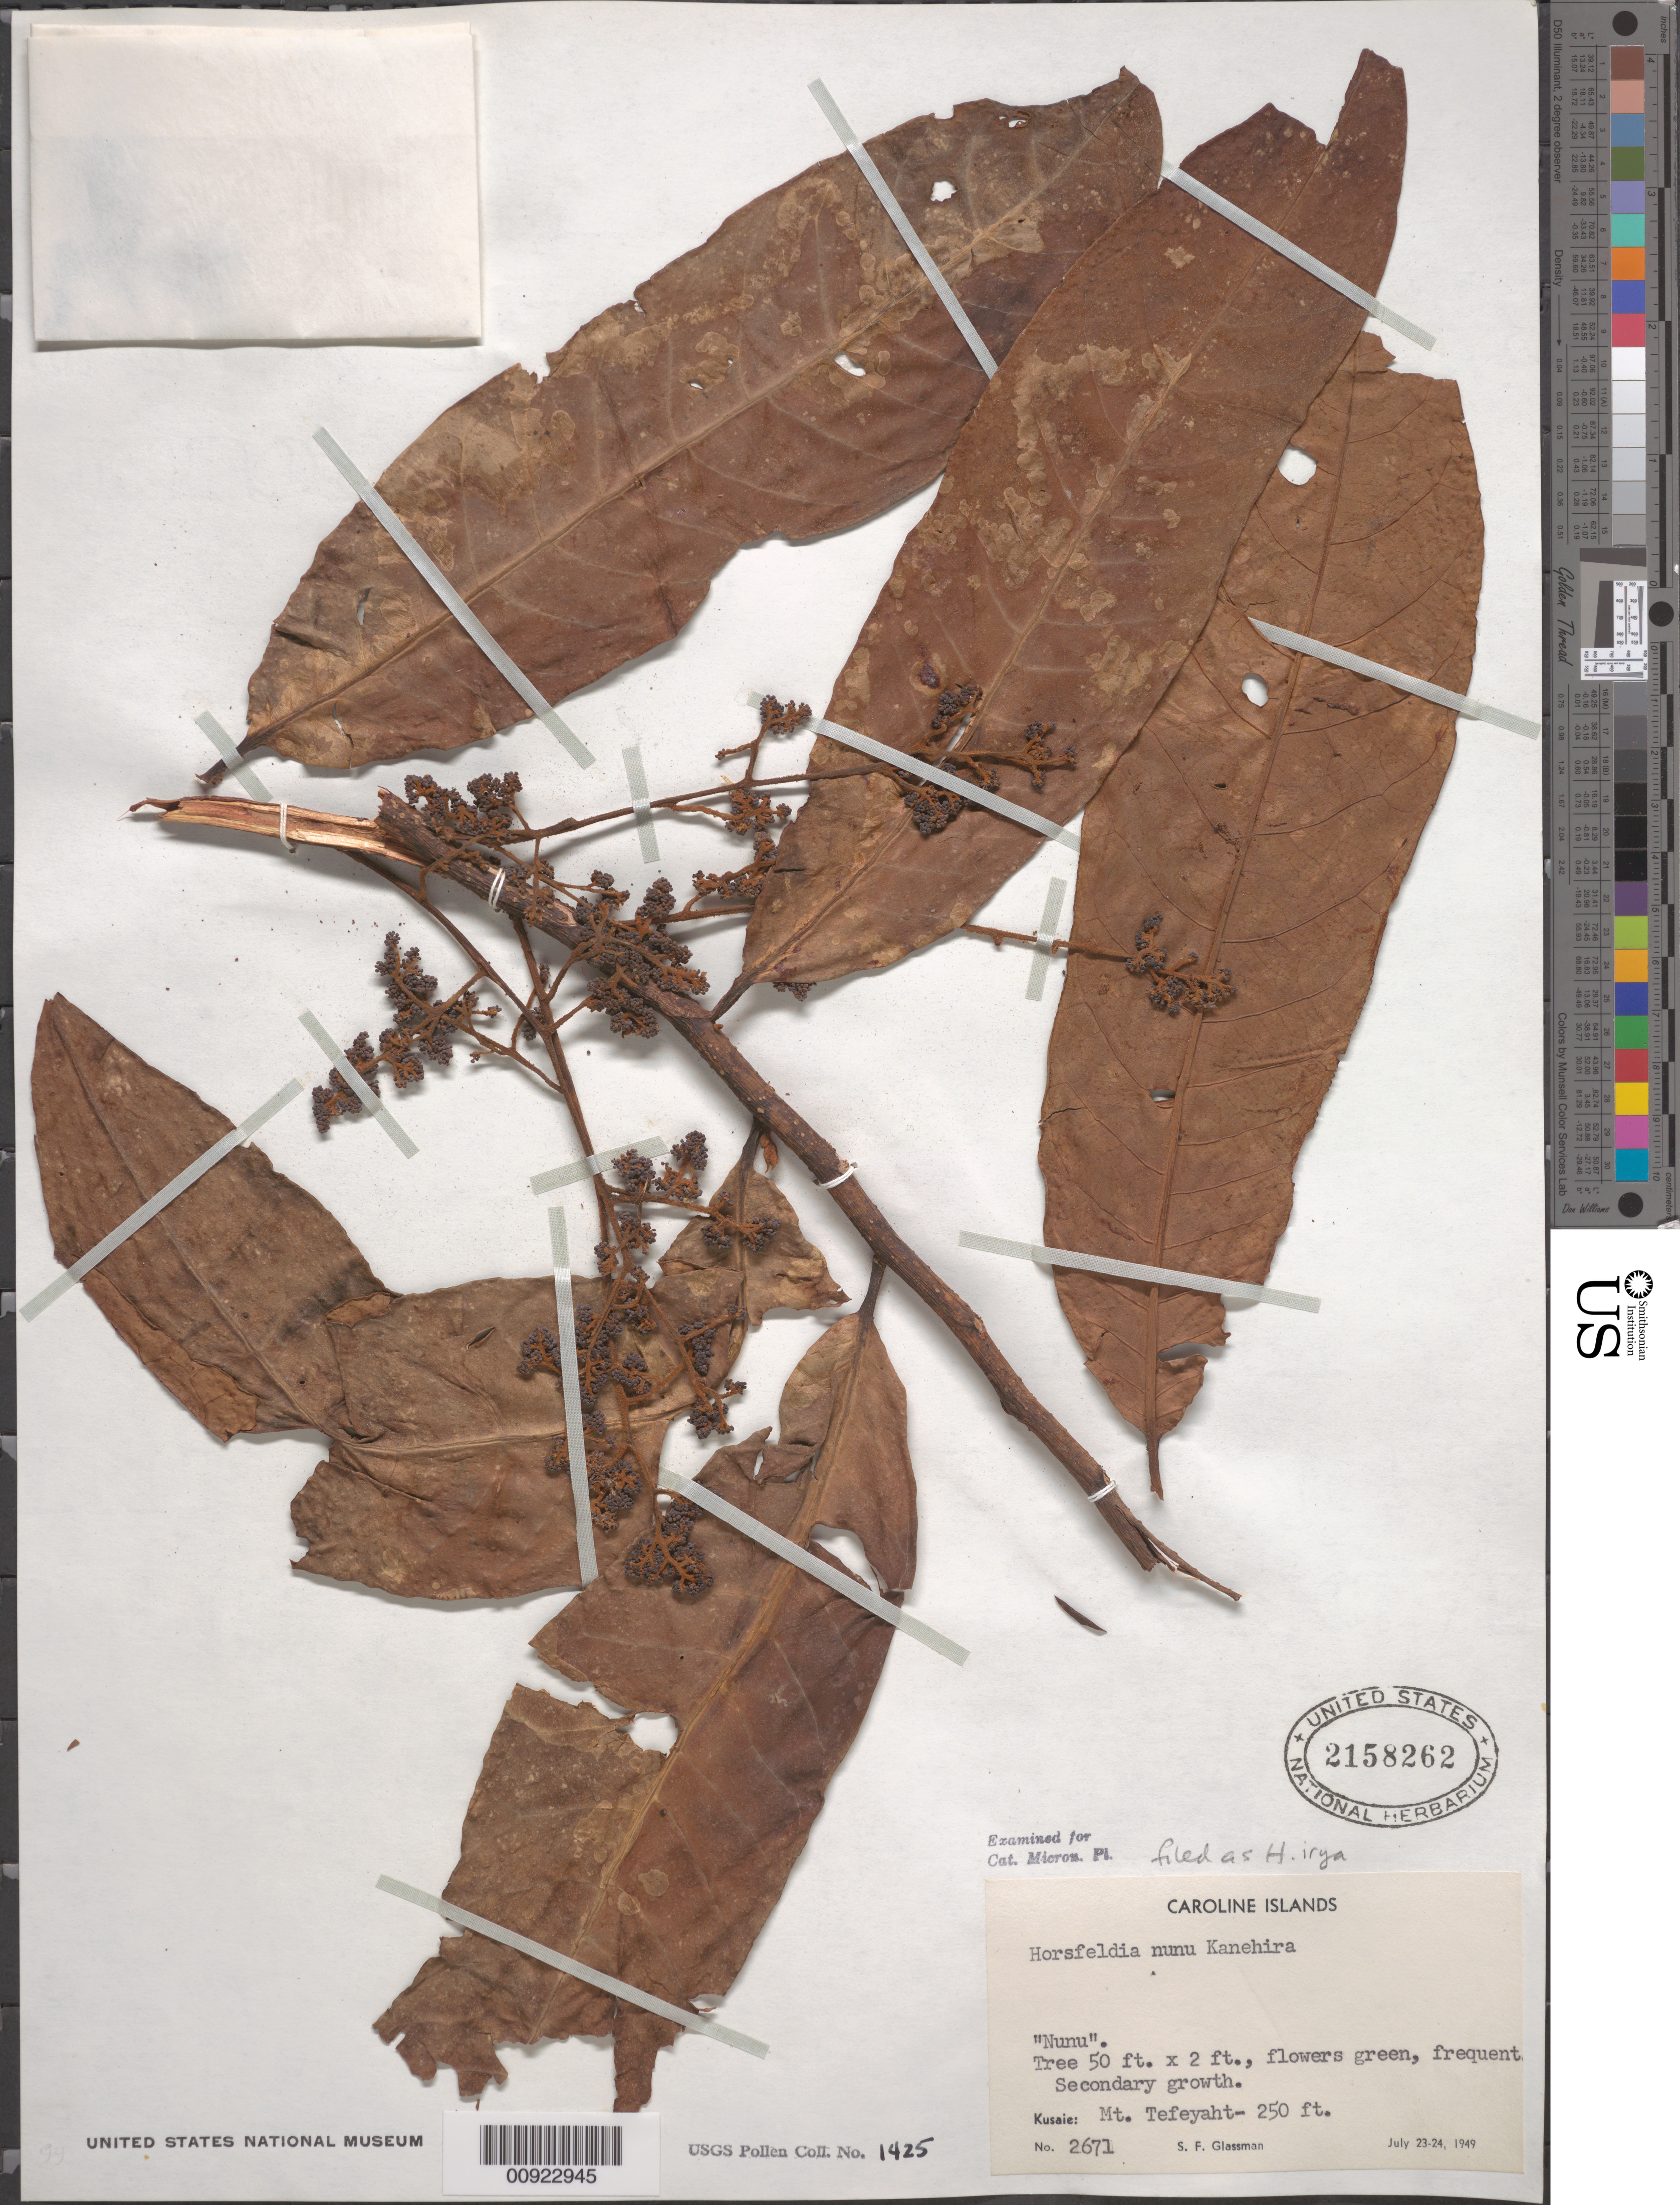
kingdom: Plantae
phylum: Tracheophyta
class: Magnoliopsida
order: Magnoliales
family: Myristicaceae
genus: Horsfieldia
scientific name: Horsfieldia irya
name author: (Gaertn.) Warb.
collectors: S. F. Glassman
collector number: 2671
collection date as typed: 23 Jul 1949 to 24 Jul 1949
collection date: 1949-07-23/1949-07-24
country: Micronesia, Federated States of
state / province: Kosrae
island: Kosrae [Kusaie]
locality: Mt. Tefeyaht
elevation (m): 76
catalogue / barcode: US 2158262